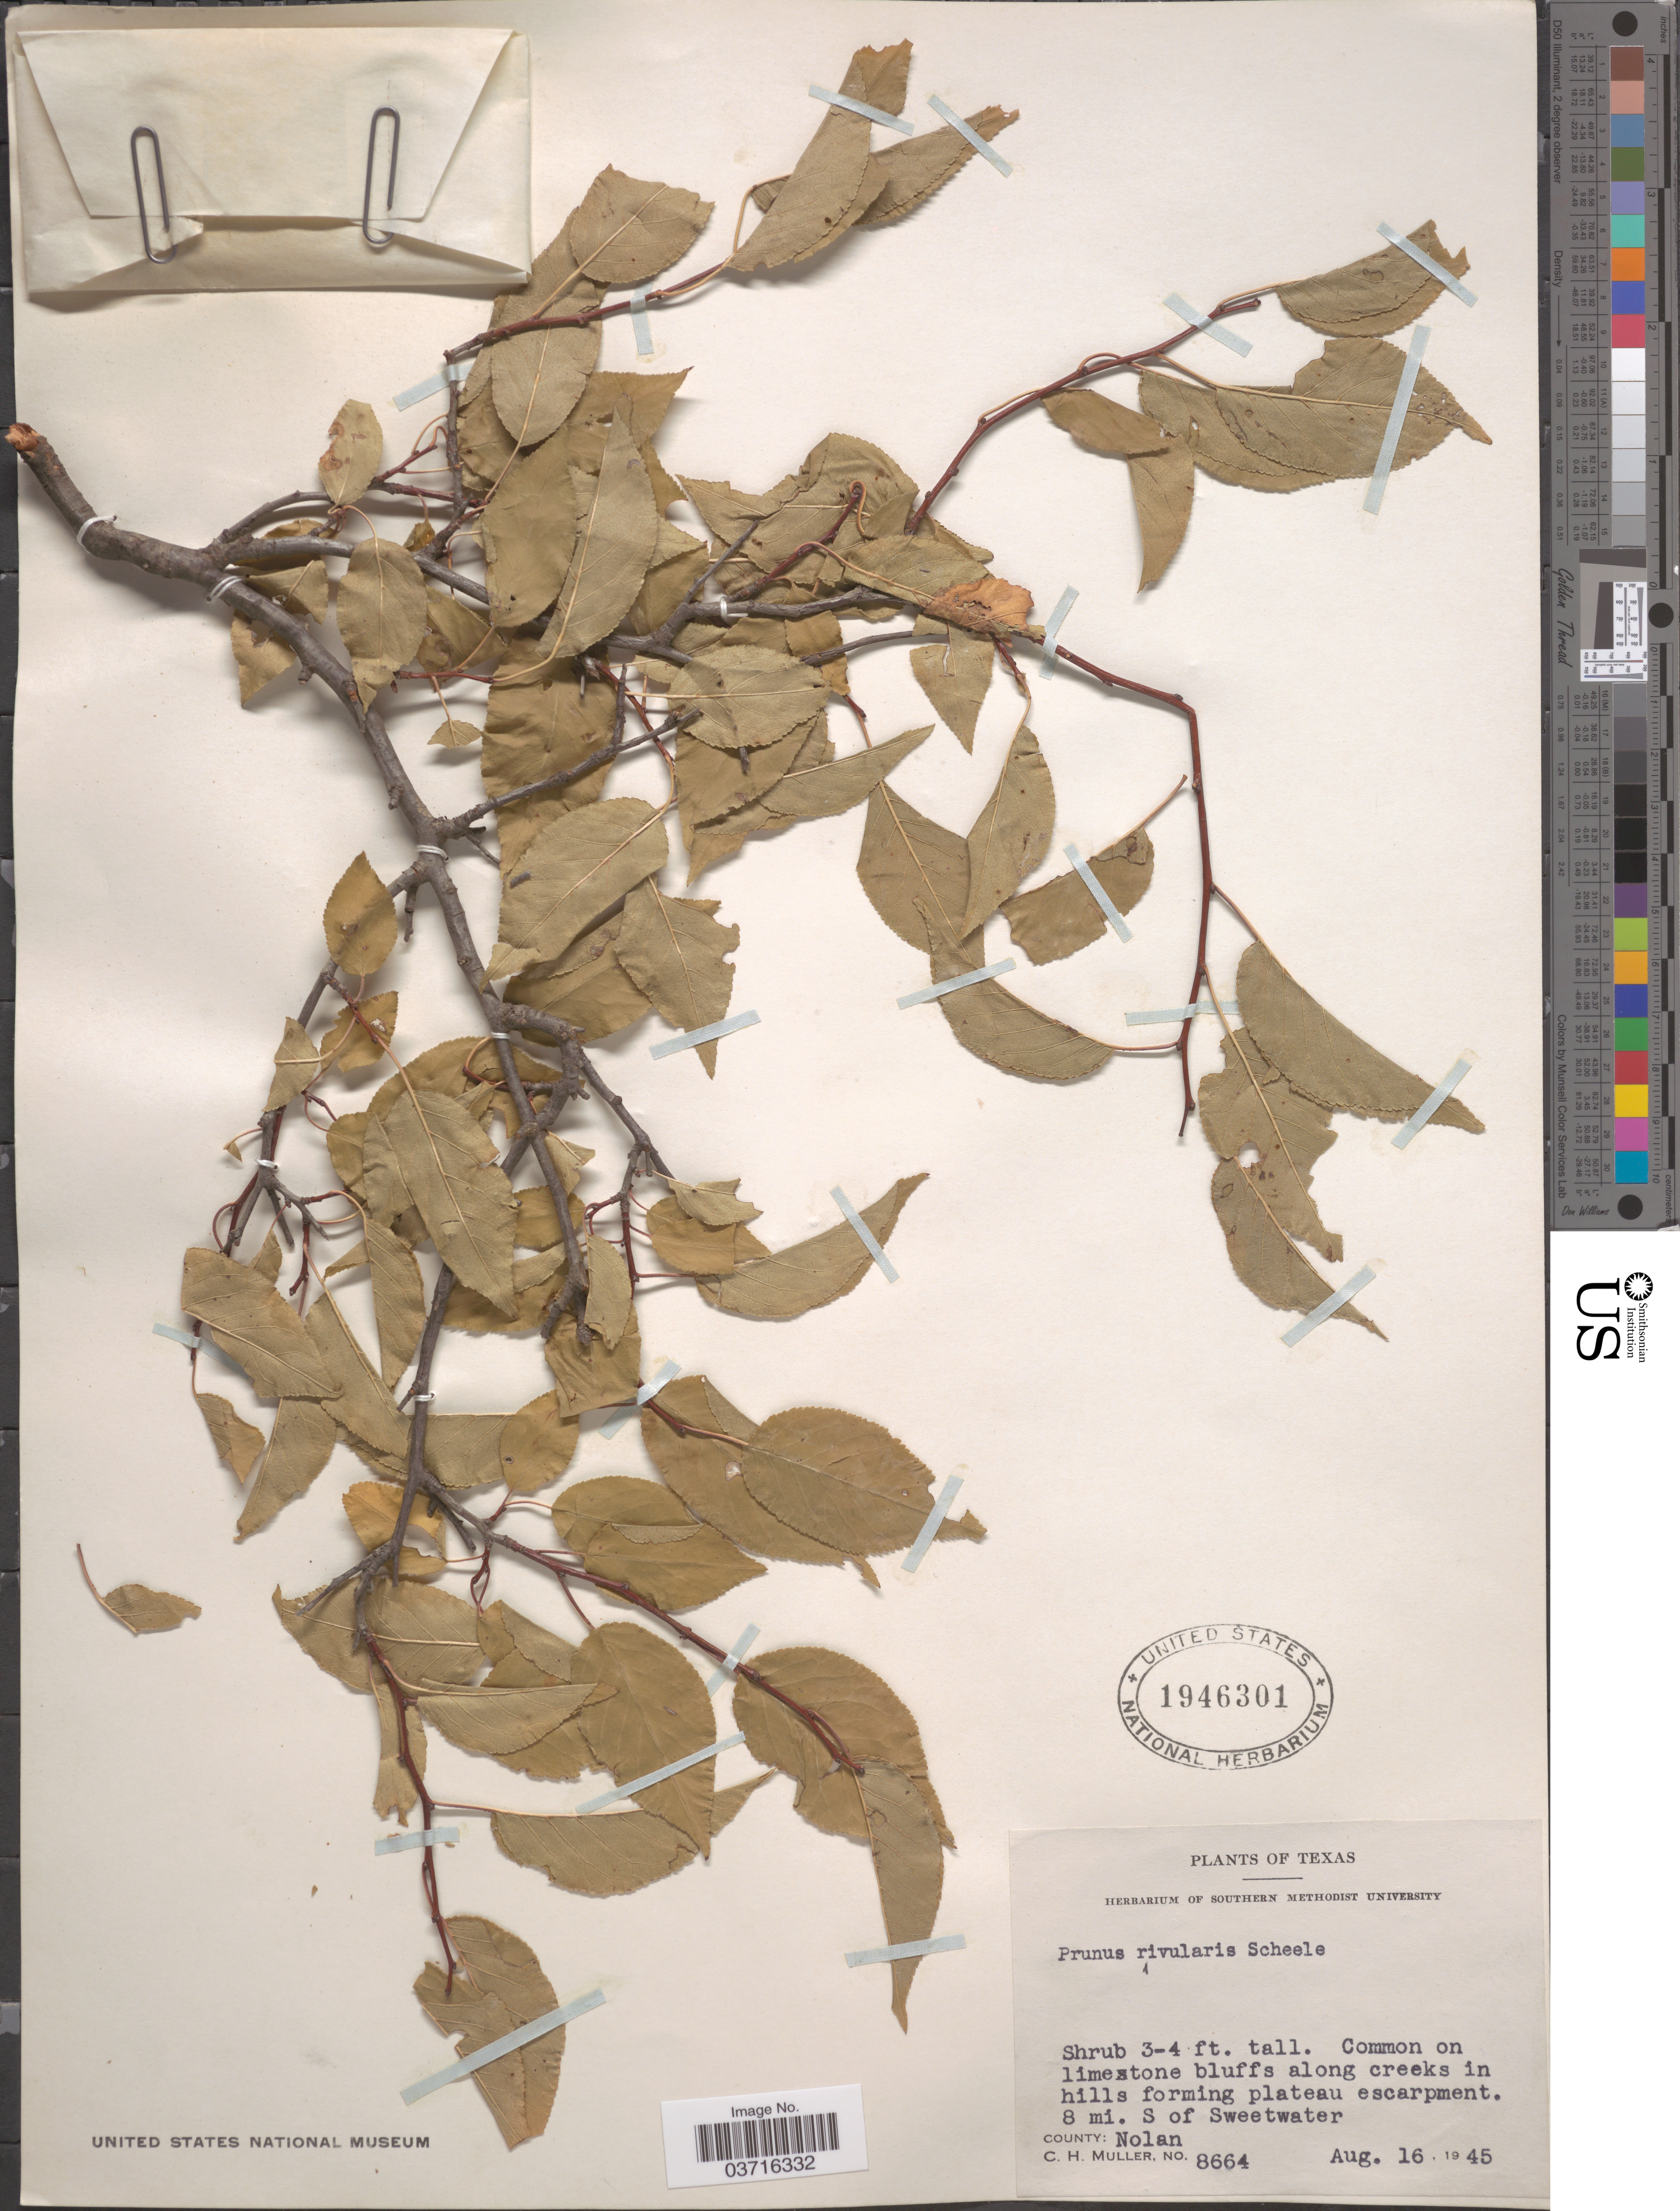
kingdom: Plantae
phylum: Tracheophyta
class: Magnoliopsida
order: Rosales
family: Rosaceae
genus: Prunus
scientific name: Prunus rivularis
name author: Scheele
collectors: C. H. Mueller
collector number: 8664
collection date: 1945-08-16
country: United States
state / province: Texas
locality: Common on limestone bluffs along creeks in hills forming plateau escarpment. 8 mi. S of Sweetwater. County: Nolan.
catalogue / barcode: US 1946301